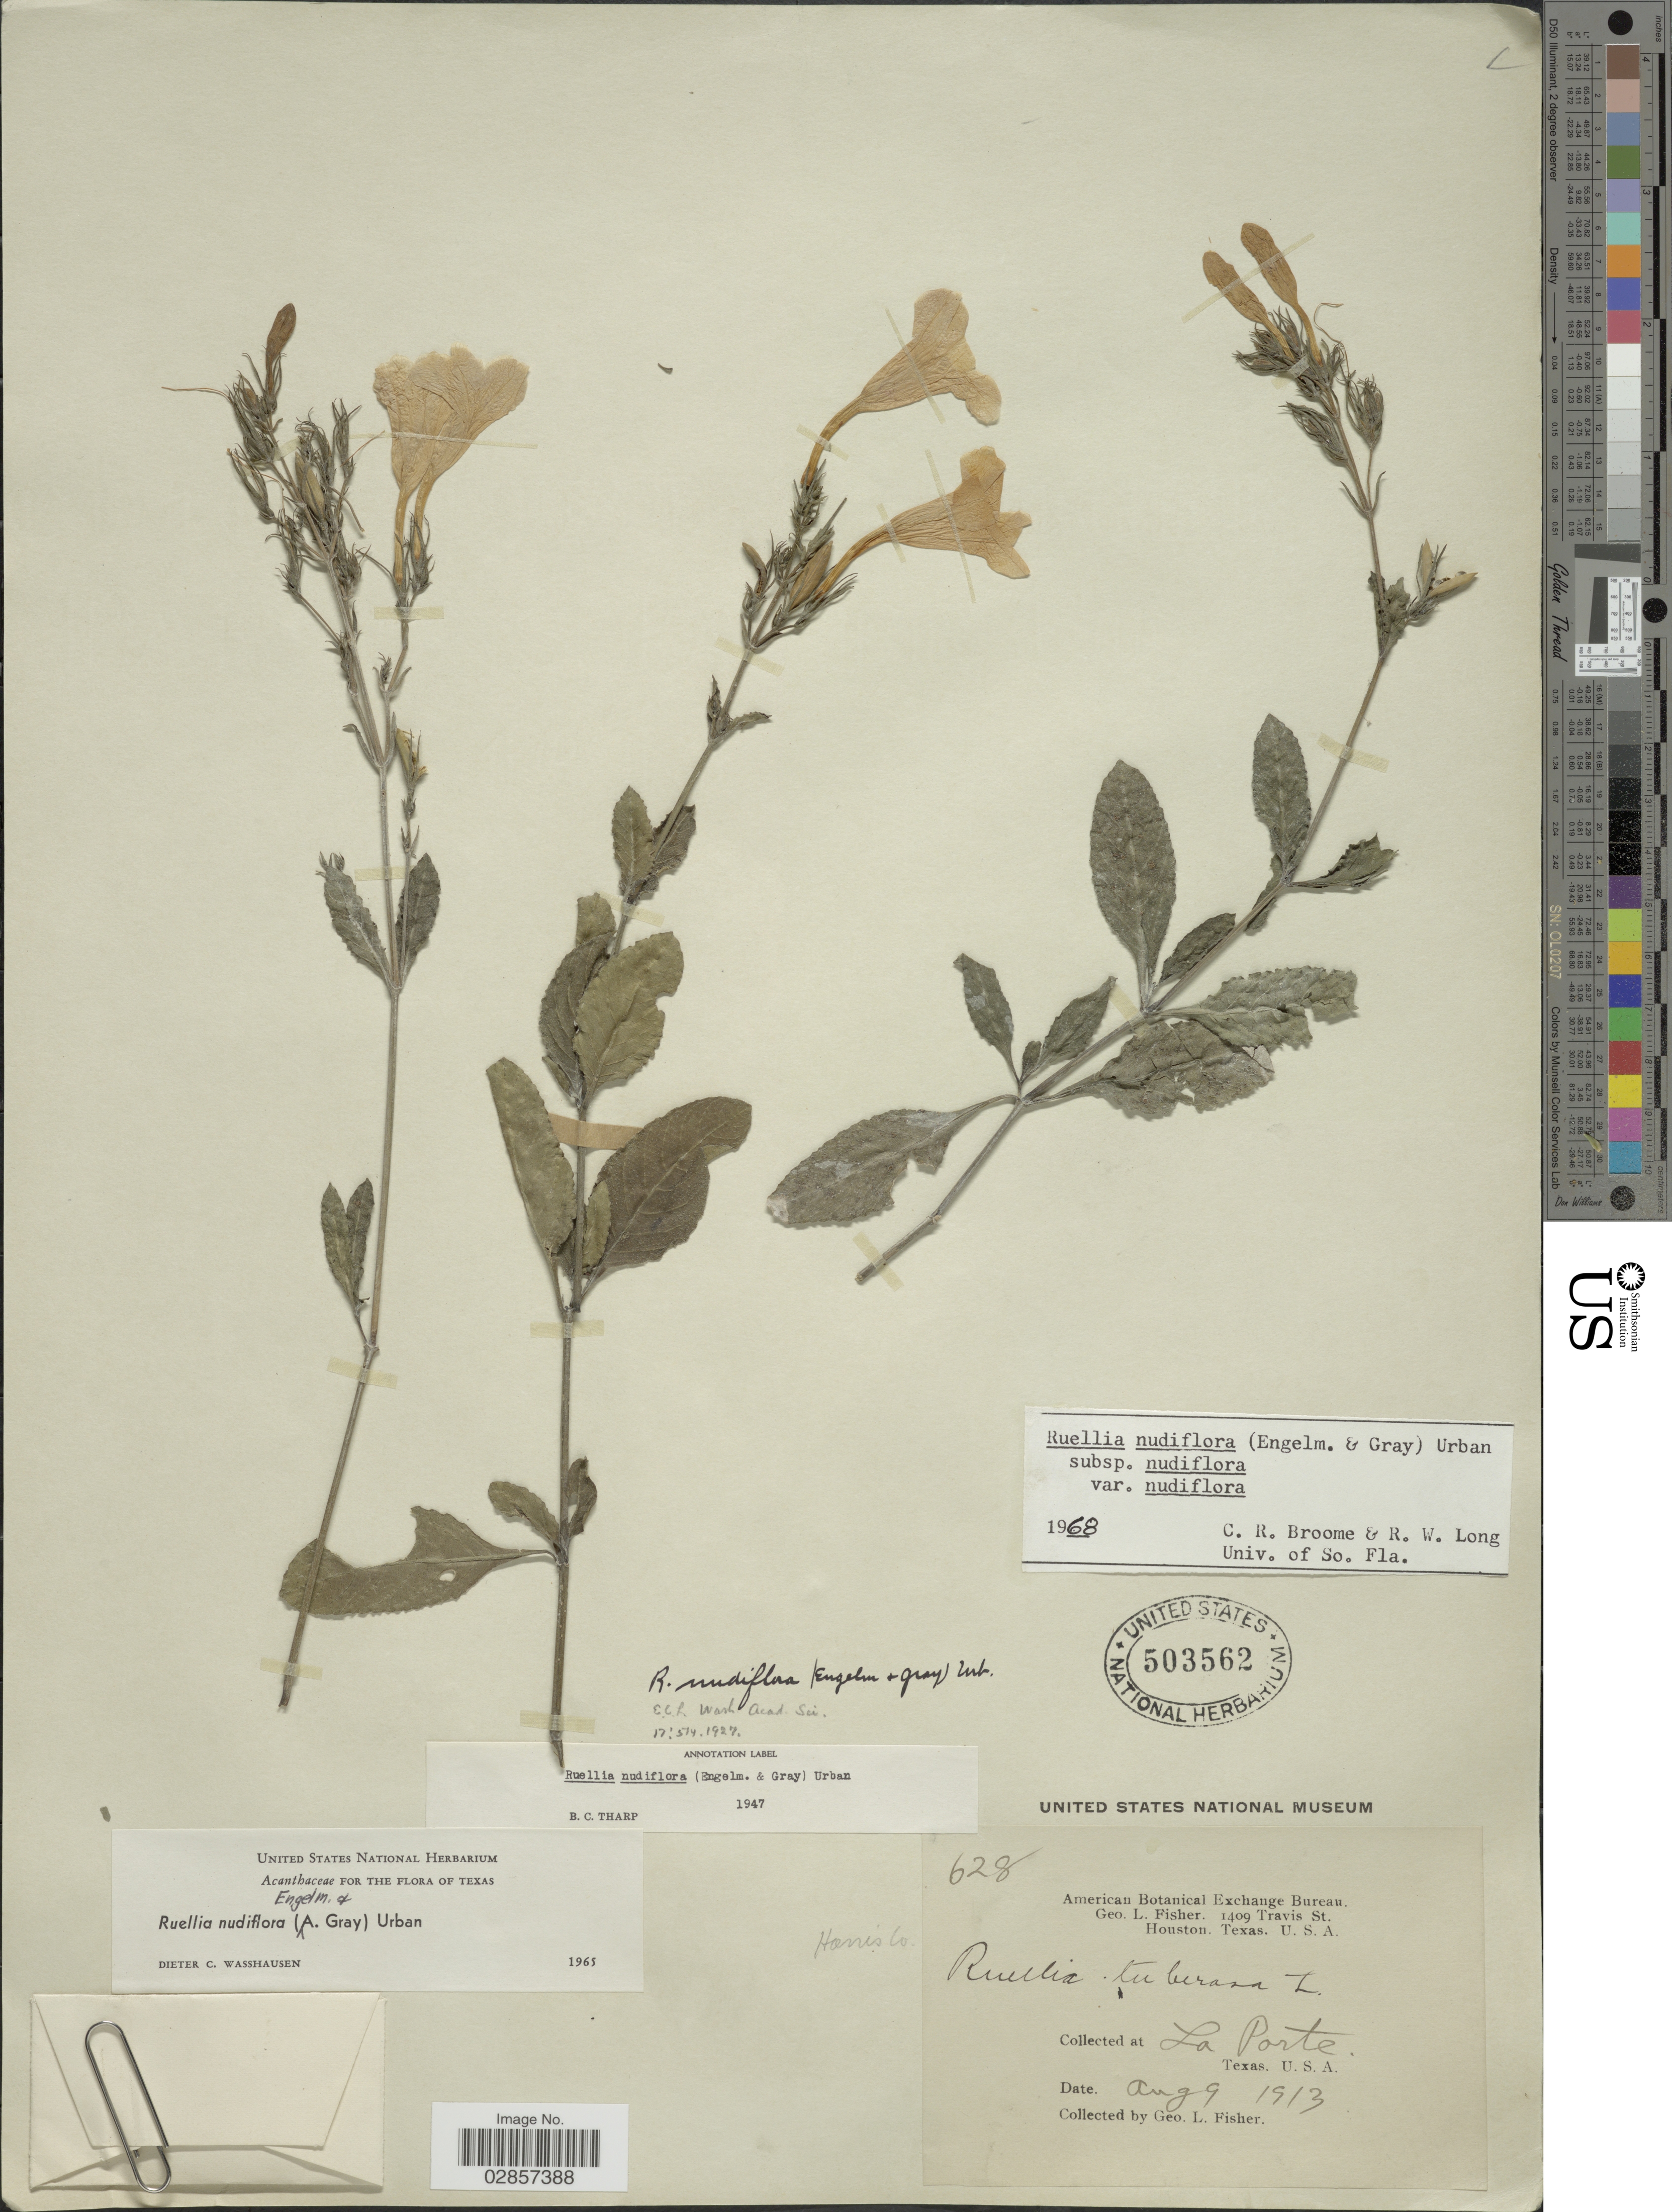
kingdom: Plantae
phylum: Tracheophyta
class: Magnoliopsida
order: Lamiales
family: Acanthaceae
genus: Ruellia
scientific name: Ruellia nudiflora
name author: (Engelm. & A. Gray) Urb.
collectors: G. L. Fisher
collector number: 628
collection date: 1913-08-09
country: United States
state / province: Texas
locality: La Porte, Texas. Harris Co.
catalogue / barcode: US 503562